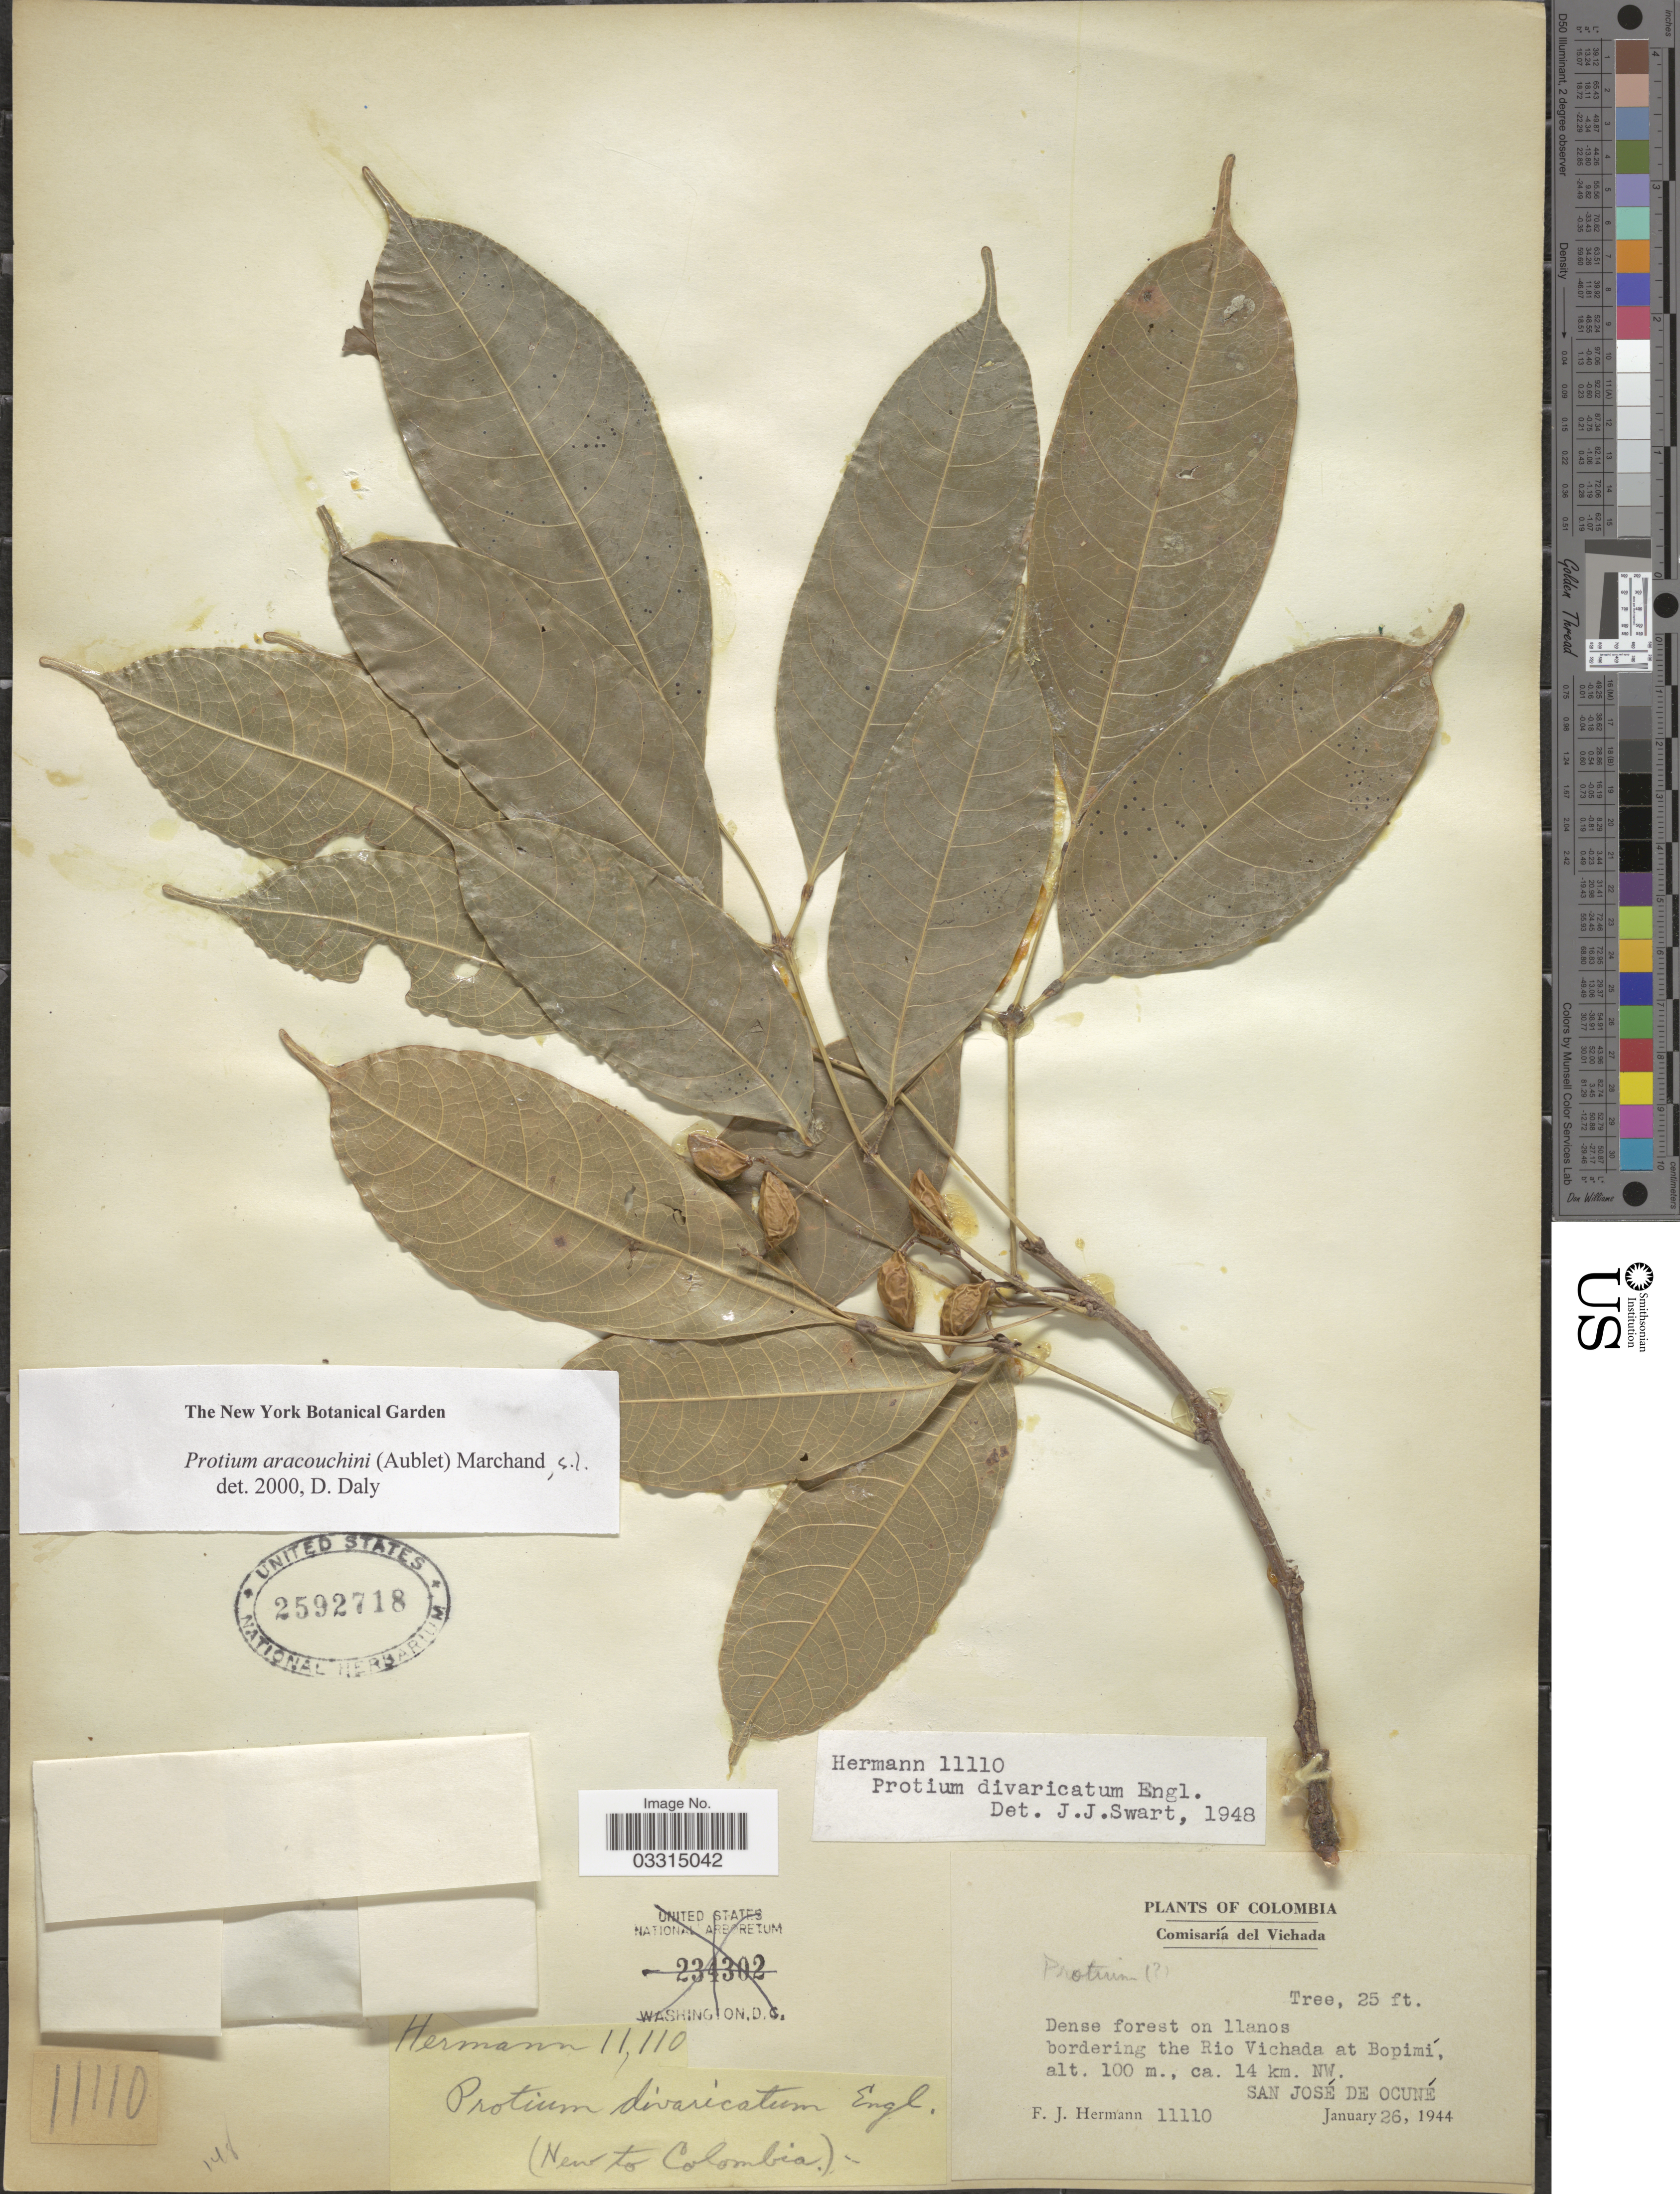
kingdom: Plantae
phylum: Tracheophyta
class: Magnoliopsida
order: Sapindales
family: Burseraceae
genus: Protium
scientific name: Protium aracouchini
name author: (Aubl.) Marchand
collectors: F. J. Hermann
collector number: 11110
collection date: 1944-01-26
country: Colombia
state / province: Vichada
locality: Comisaría del Vichada. Dense forest on llanos bordering the Rio Vichada at Bopimí, ca. 14 km. NW. San José de Ocuné.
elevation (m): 100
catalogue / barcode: US 2592718